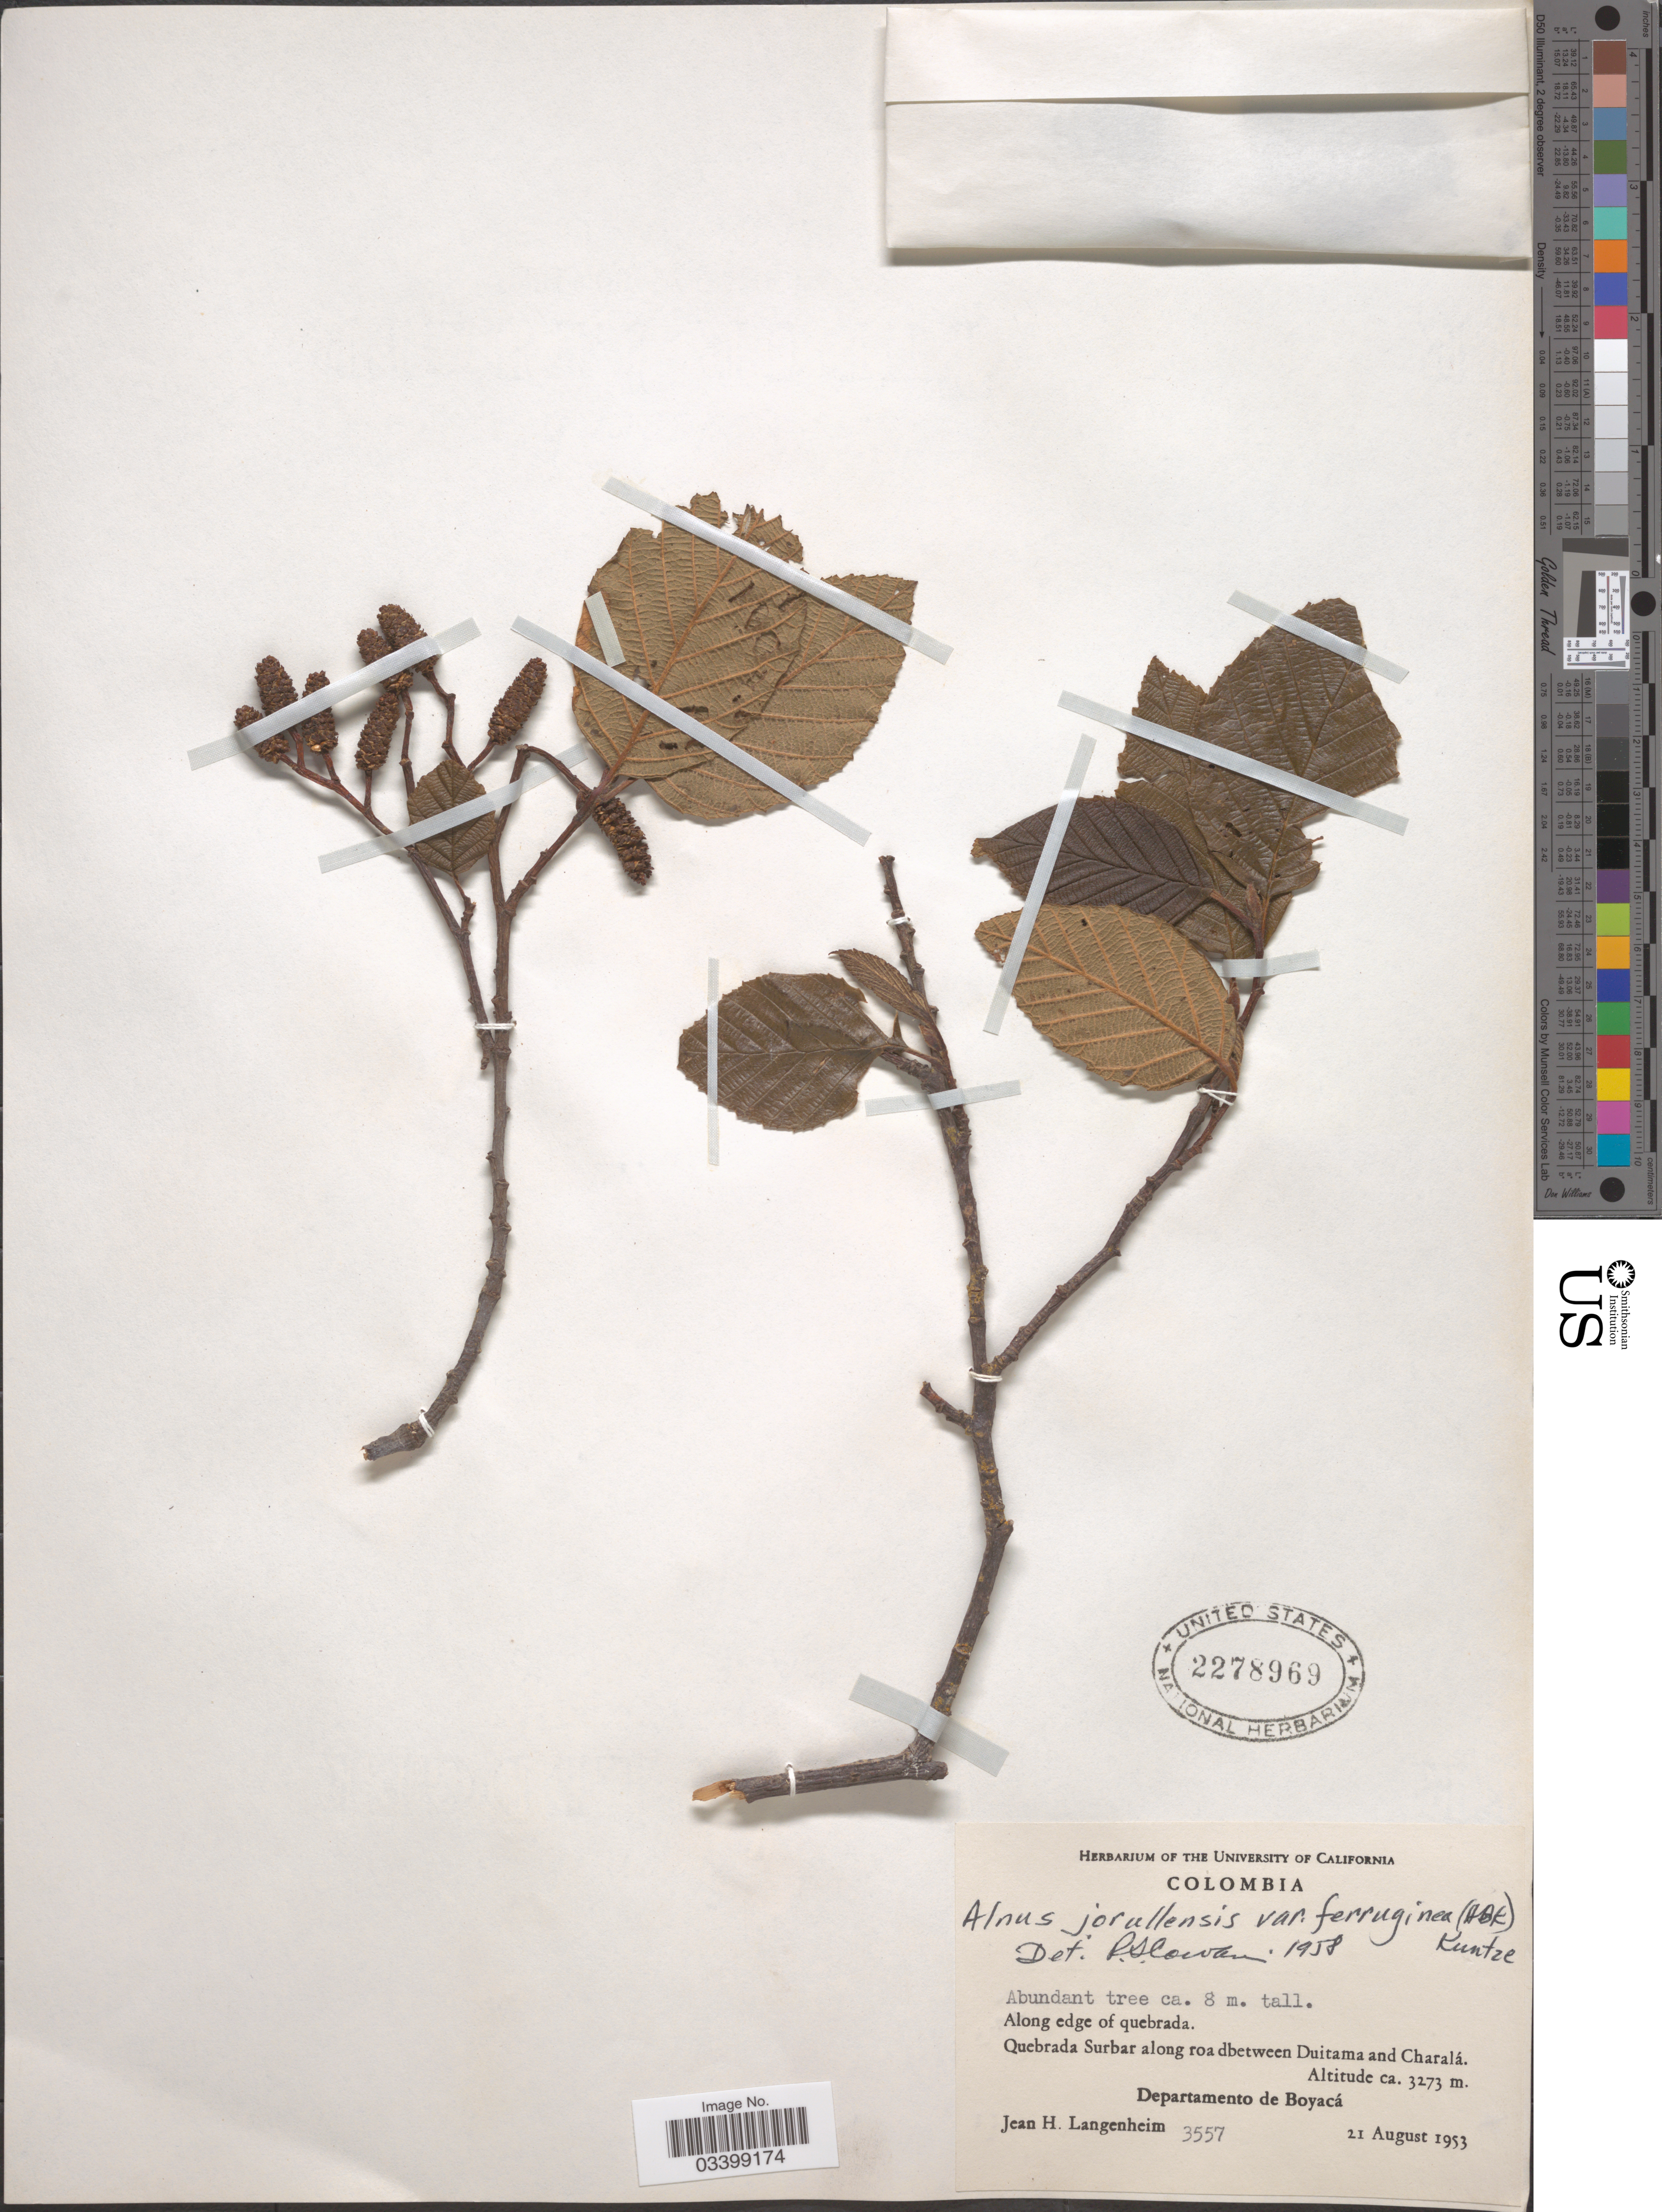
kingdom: Plantae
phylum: Tracheophyta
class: Magnoliopsida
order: Fagales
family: Betulaceae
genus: Alnus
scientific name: Alnus acuminata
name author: Kunth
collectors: J. H. Langenheim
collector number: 3557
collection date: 1953-08-21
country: Colombia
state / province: Boyacá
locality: Along edge of quebrada. Quebrada Surbar along road between Duitama and Charalá. Departamento de Boyacá.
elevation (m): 3273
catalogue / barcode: US 2278969